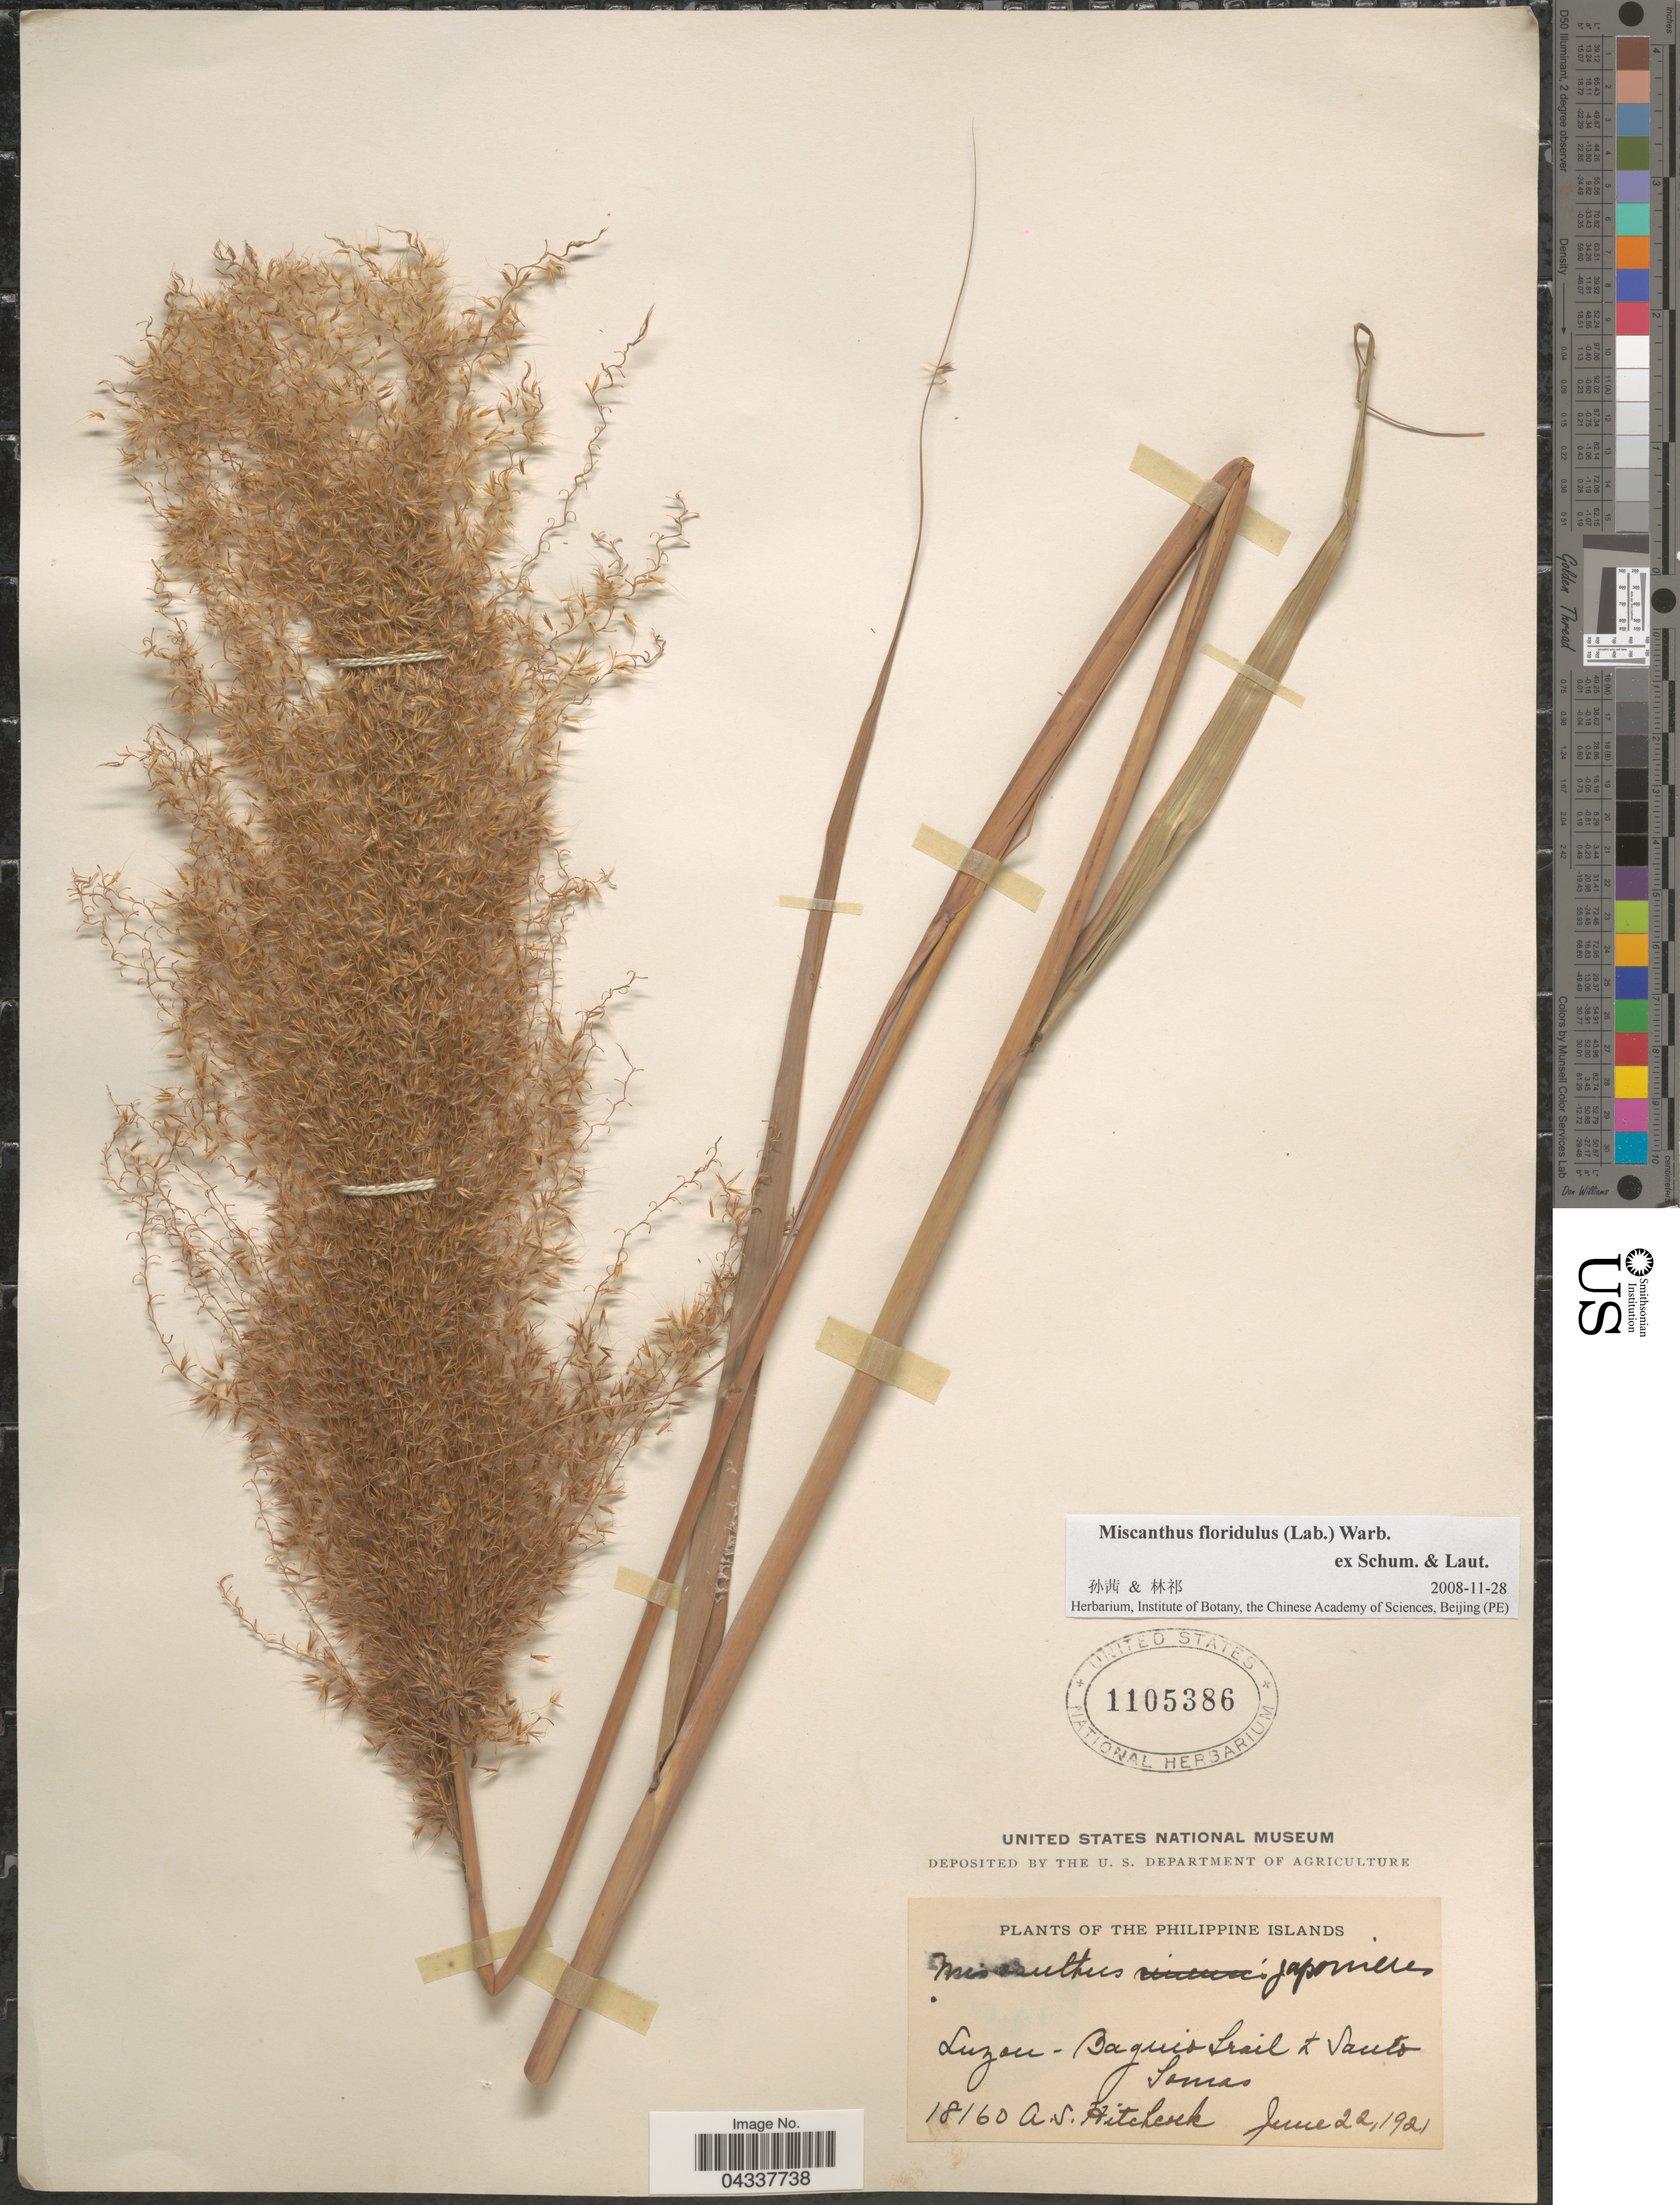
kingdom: Plantae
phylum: Tracheophyta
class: Liliopsida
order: Poales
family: Poaceae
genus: Miscanthus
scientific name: Miscanthus floridulus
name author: (Labill.) Warb.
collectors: A. S. Hitchcock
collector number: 18160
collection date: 1921-06-22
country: Philippines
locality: Philippine Islands. Luzon - Baguio Trail & Santo Tomas.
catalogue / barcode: US 1105386